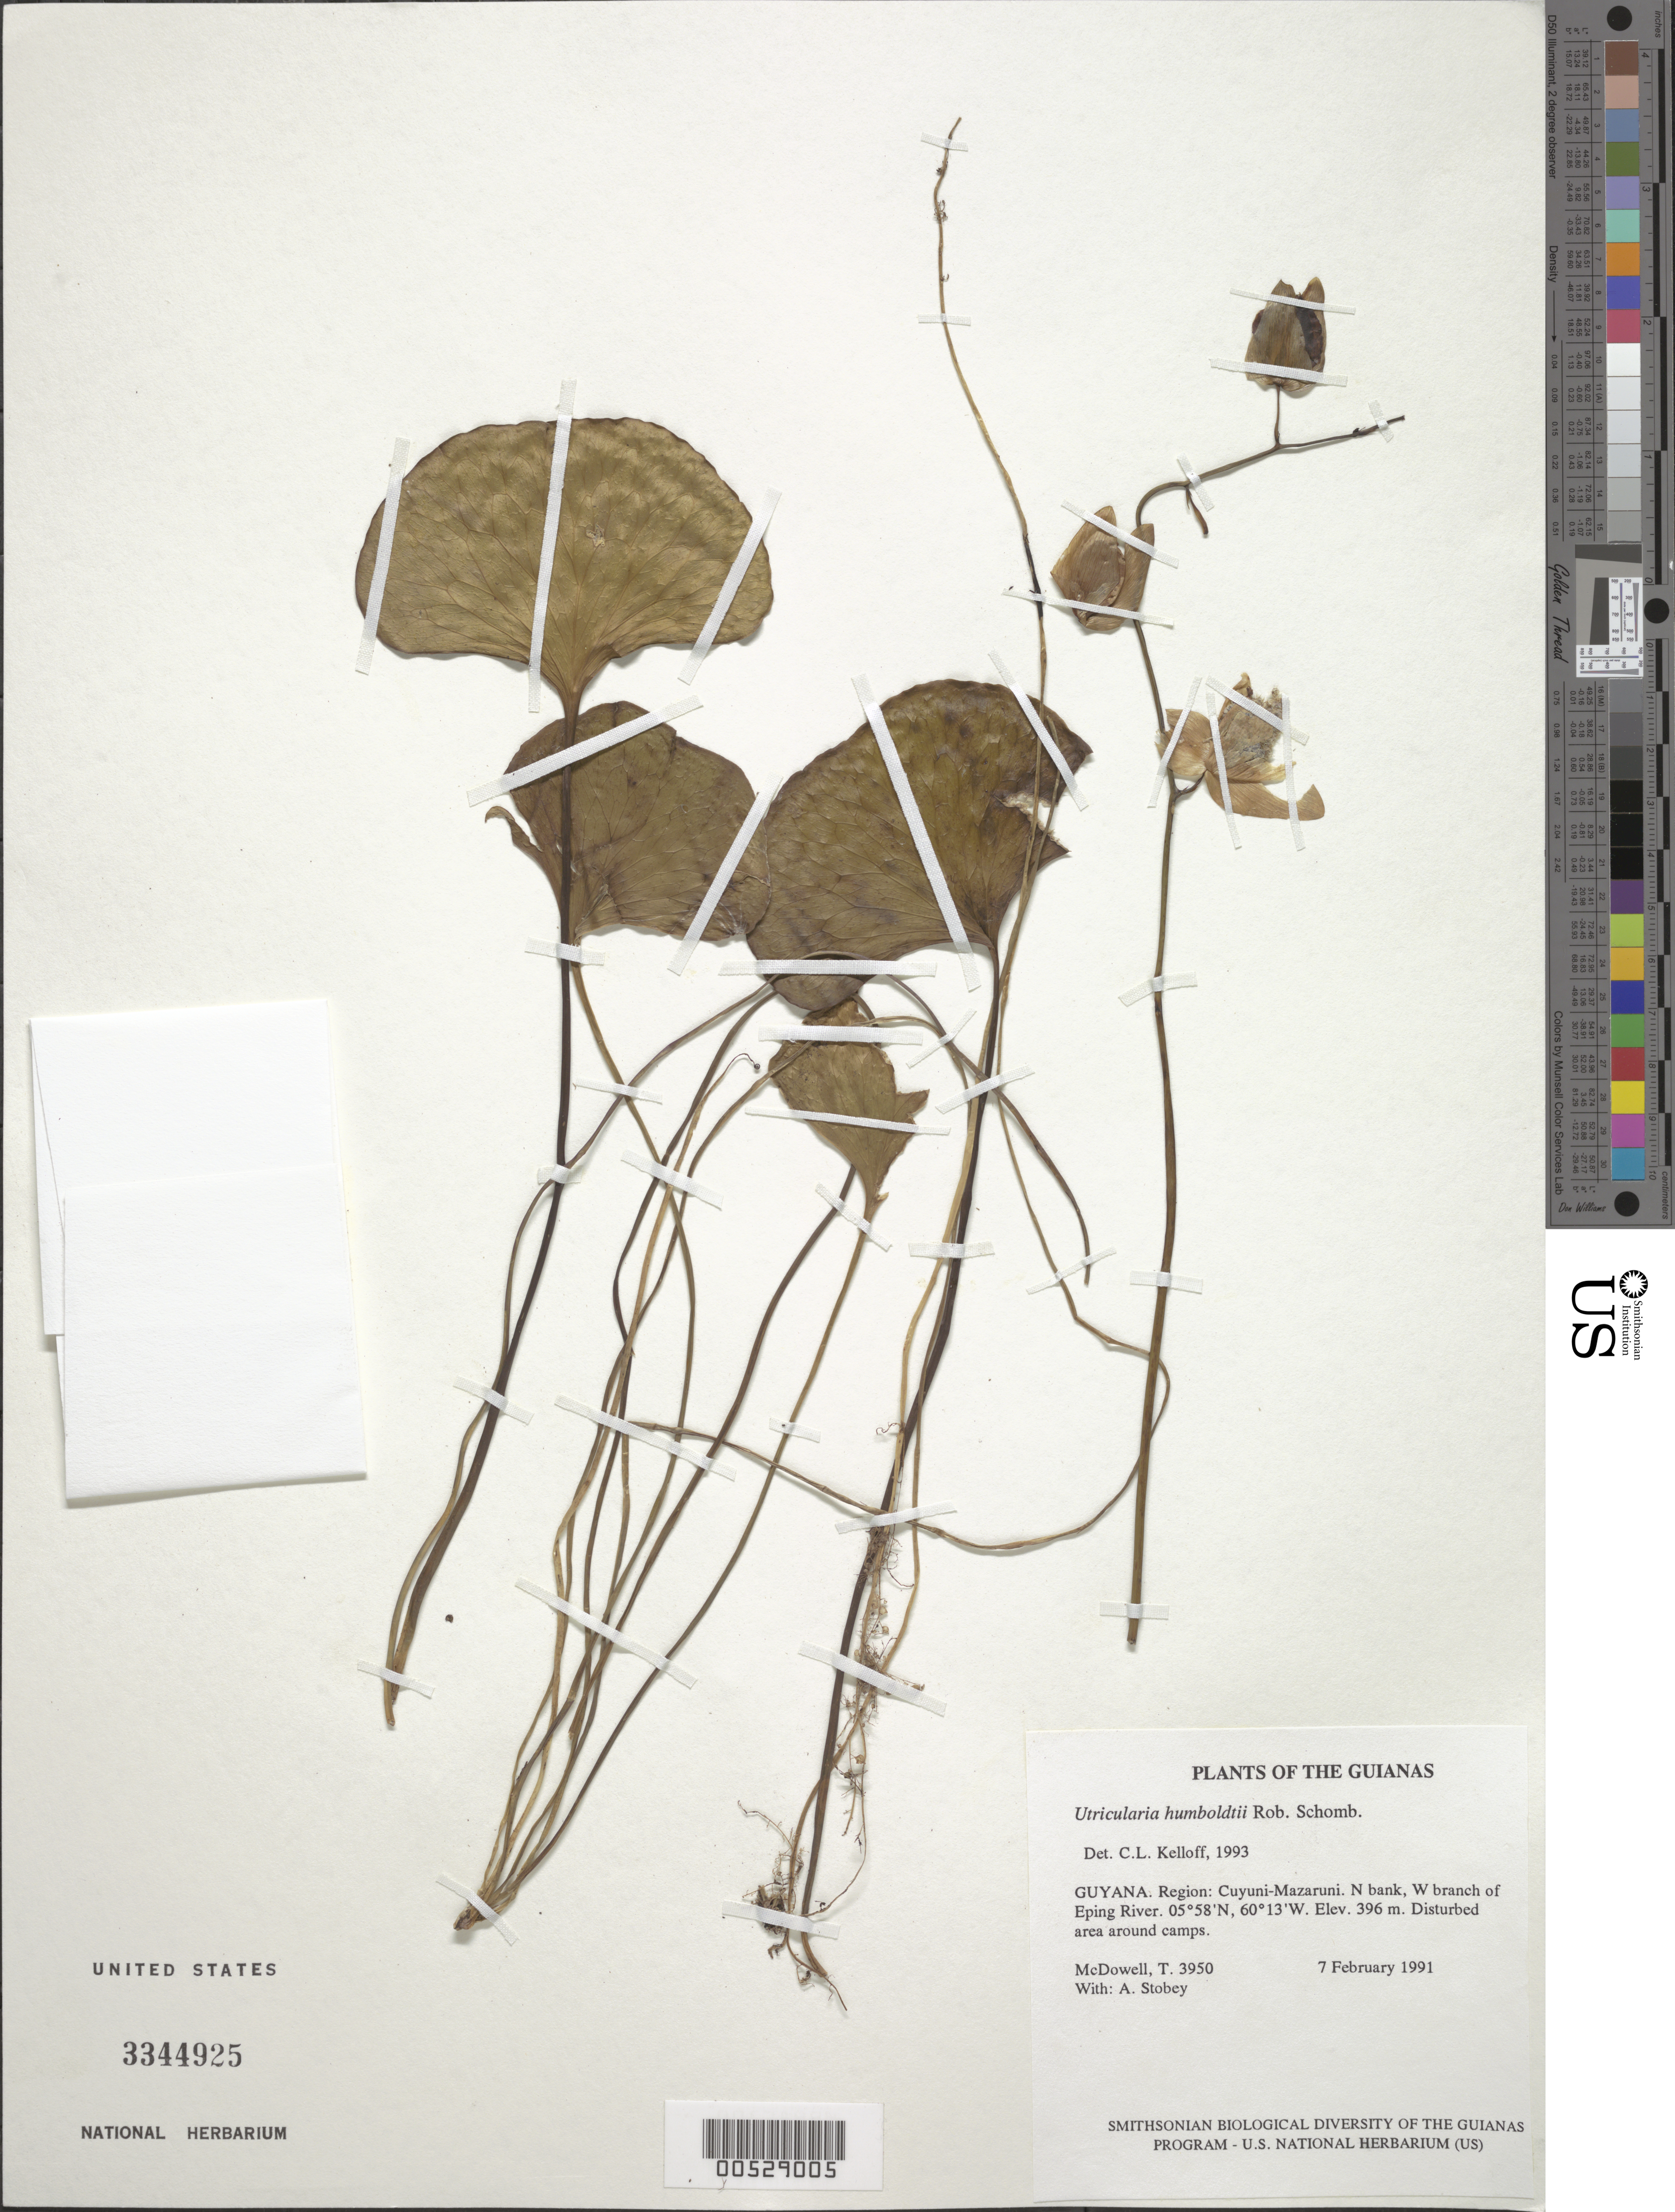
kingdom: Plantae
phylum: Tracheophyta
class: Magnoliopsida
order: Lamiales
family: Lentibulariaceae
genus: Utricularia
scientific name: Utricularia humboldtii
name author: R.H. Schomb.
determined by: Kelloff, Carol L., (US), Smithsonian Institution - National Museum of Natural History (UNITED STATES)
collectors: T. McDowell & A. Stobey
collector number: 3950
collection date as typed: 7 February 1991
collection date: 1991-02-07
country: Guyana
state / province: Cuyuni-Mazaruni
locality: N bank, W branch of Eping River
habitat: Disturbed area around camps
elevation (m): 396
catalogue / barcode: US 3344925